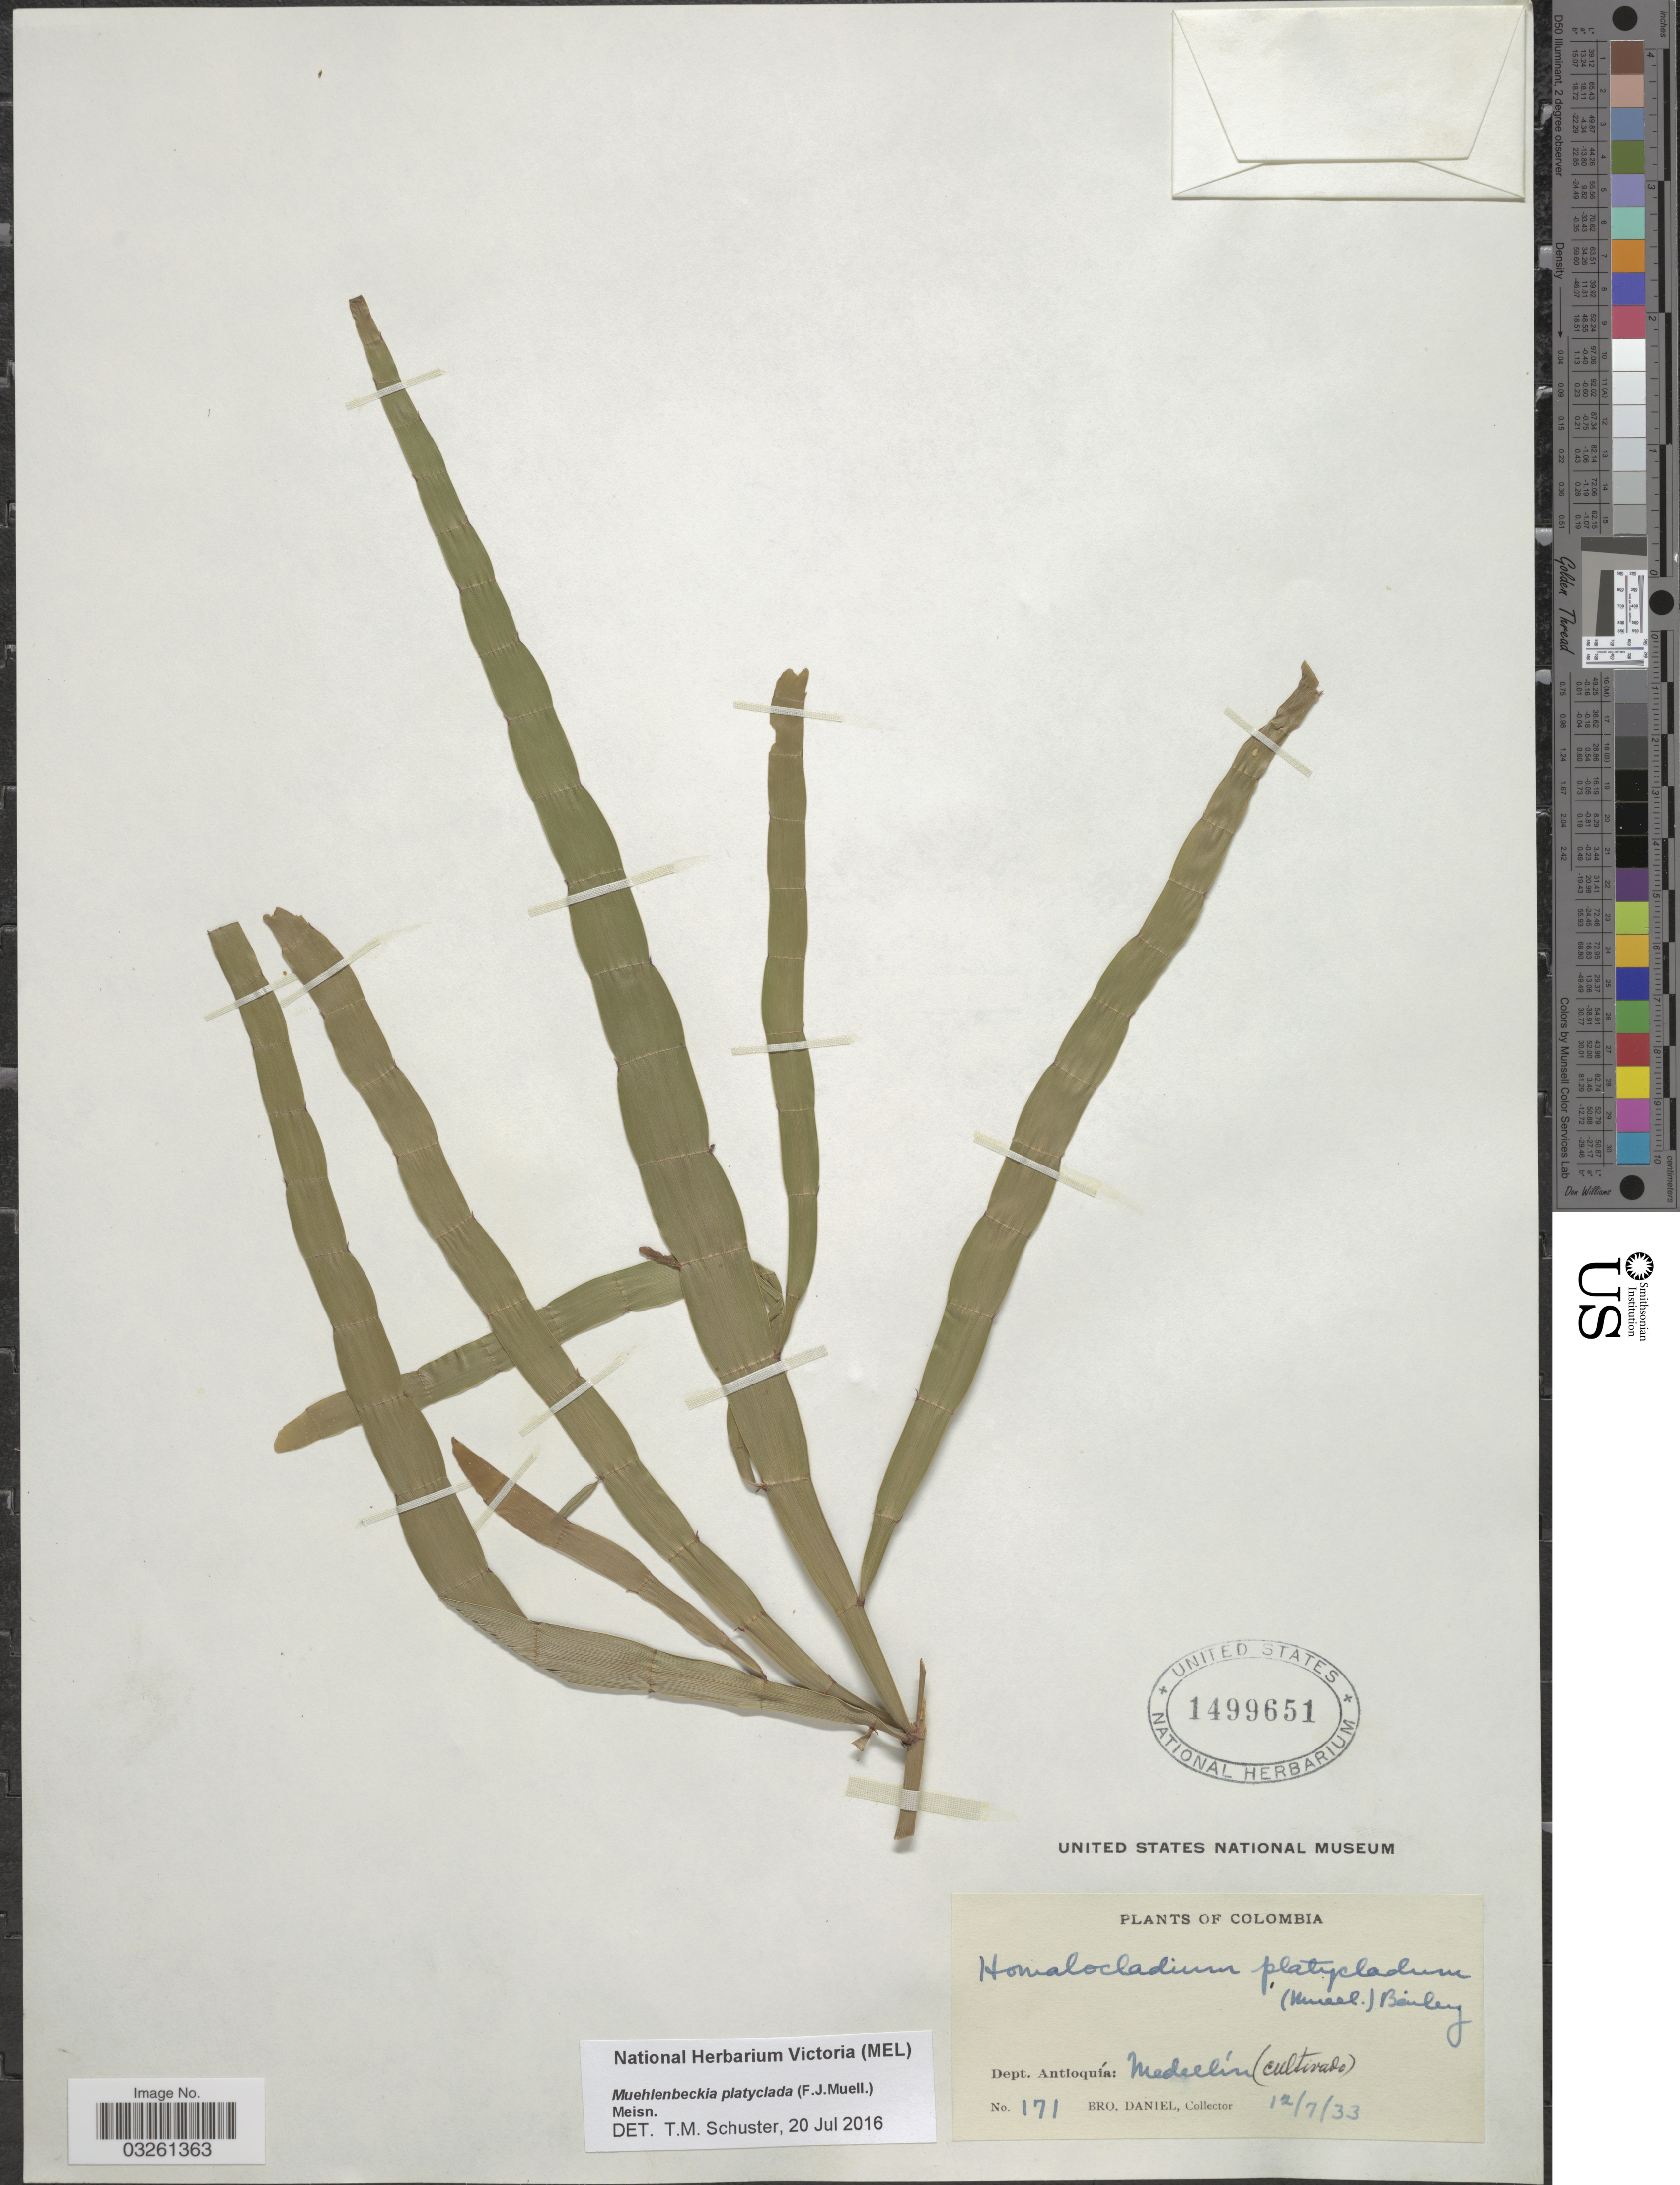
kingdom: Plantae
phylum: Tracheophyta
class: Magnoliopsida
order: Caryophyllales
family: Polygonaceae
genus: Muehlenbeckia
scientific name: Muehlenbeckia platyclada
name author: (F. Muell.) Meisn.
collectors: Bro. Daniel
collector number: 171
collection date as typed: Transcribed d/m/y: 12/7/33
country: Colombia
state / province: Antioquia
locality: Dept. Antioquía: Medellín.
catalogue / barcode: US 1499651